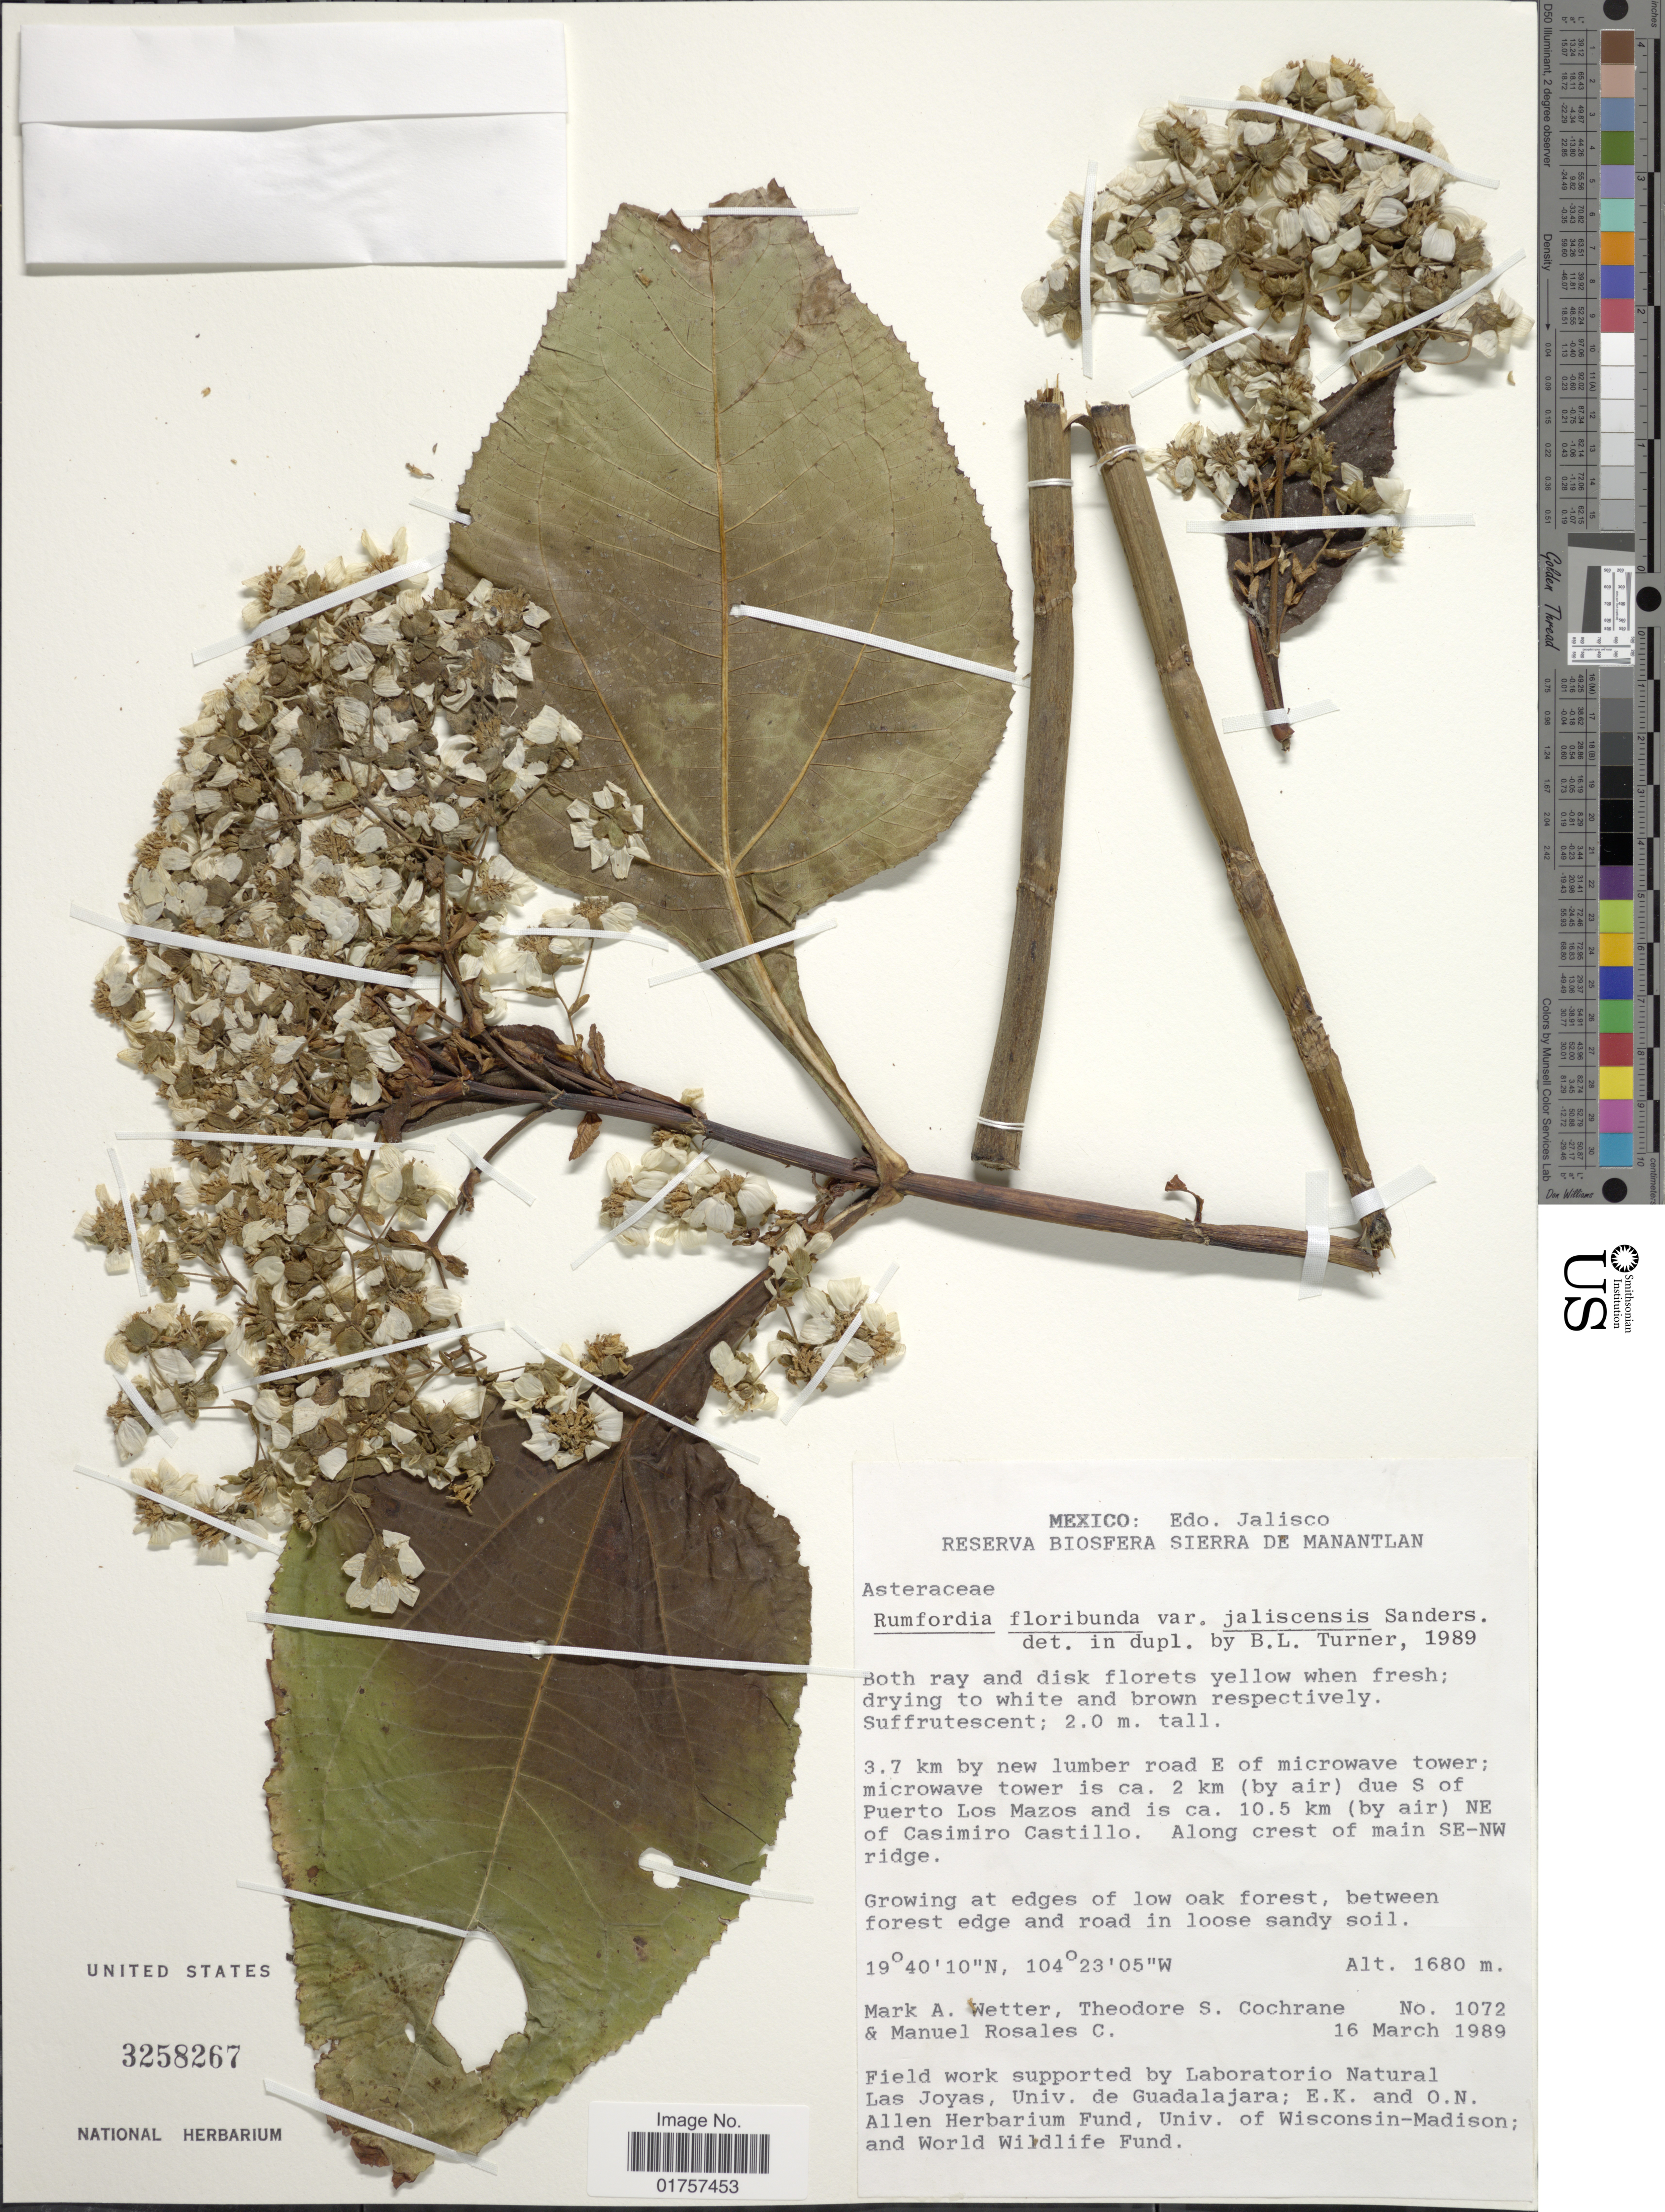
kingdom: Plantae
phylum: Tracheophyta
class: Magnoliopsida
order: Asterales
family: Asteraceae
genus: Rumfordia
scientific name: Rumfordia floribunda var. jaliscensis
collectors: M. Wetter, T. S. Cochrane & M. Rosales C.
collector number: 1072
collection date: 1989-03-16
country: Mexico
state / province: Jalisco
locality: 3.7 km by new lumber road E of microwave towaer; microwave tower is ca. 2 km (by air) due S of Puerto Los Mazos and is ca. 10.5 km (by air) NE of Casimiro Castillo. Along crest of main SE-NW ridge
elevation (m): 1680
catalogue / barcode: US 3258267